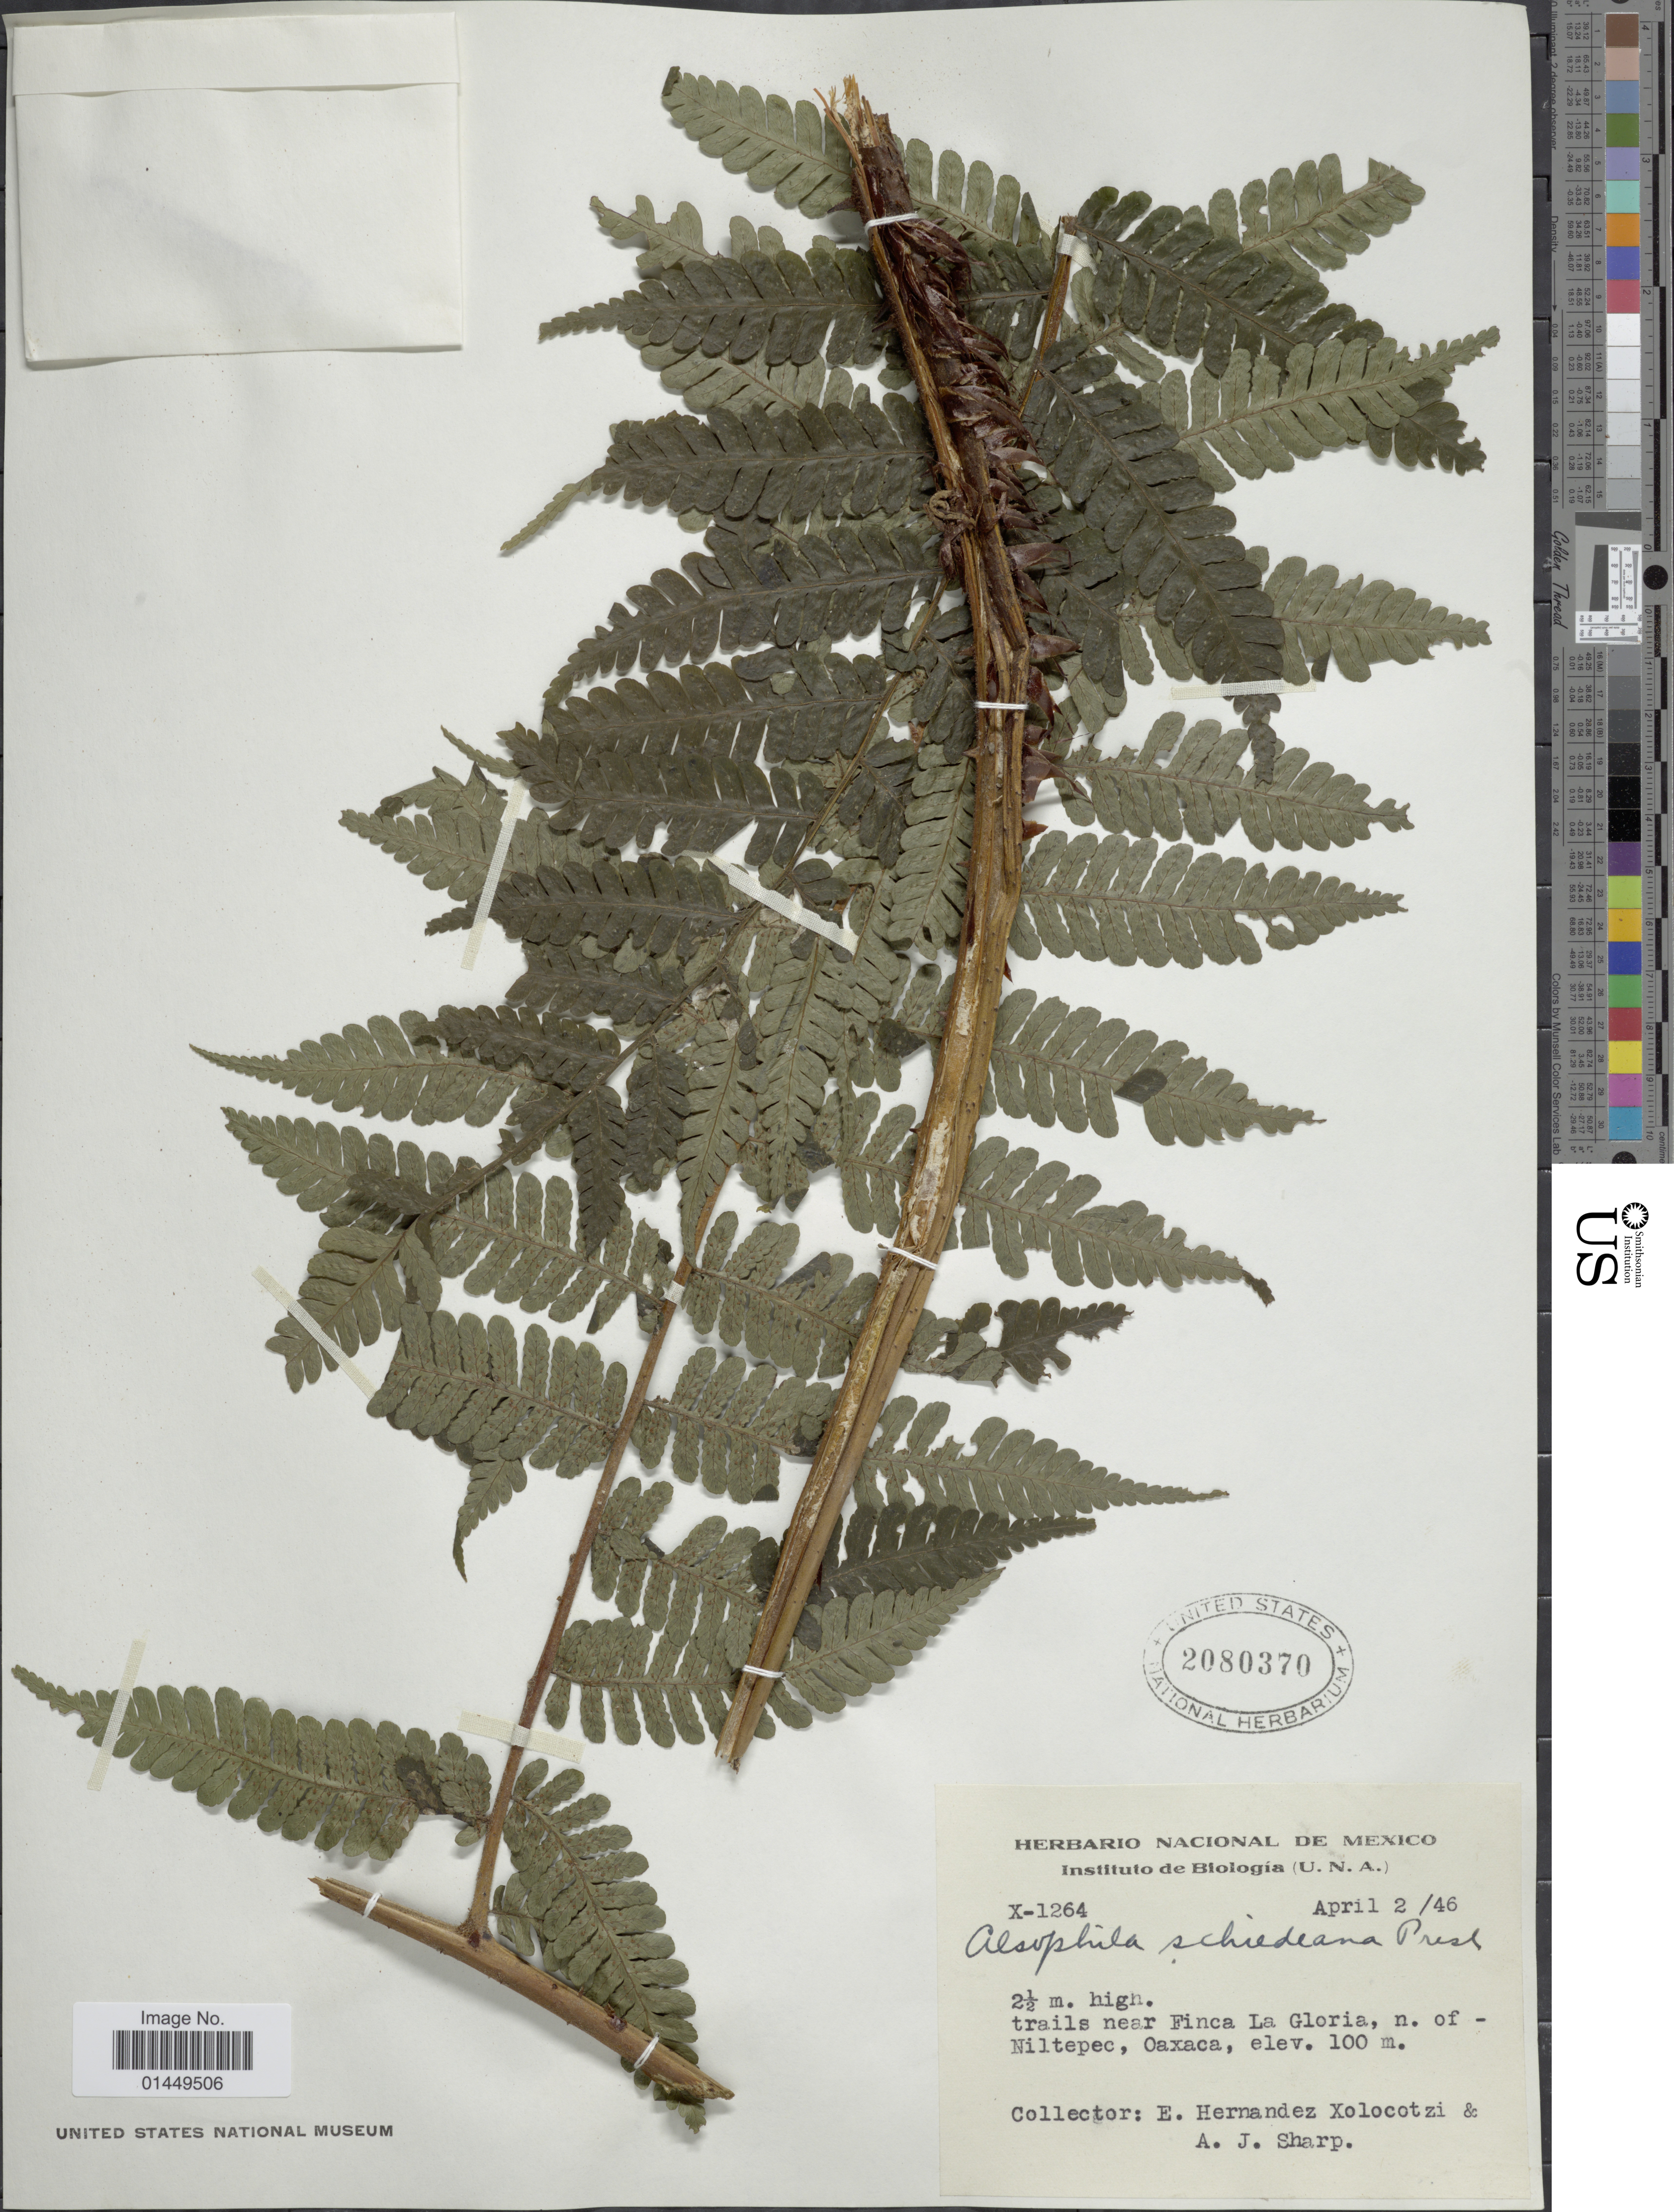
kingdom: Plantae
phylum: Tracheophyta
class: Polypodiopsida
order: Cyatheales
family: Cyatheaceae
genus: Cyathea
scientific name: Cyathea schiedeana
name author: (C. Presl) Domin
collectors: E. I. Hernández-X. & A. J. Sharp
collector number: X-1264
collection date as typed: Transcribed d/m/y: 2/4/46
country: Mexico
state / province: Oaxaca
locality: Trails near Finca La Gloria, n of Niltepec, Oaxaca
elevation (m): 100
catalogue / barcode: US 2080370